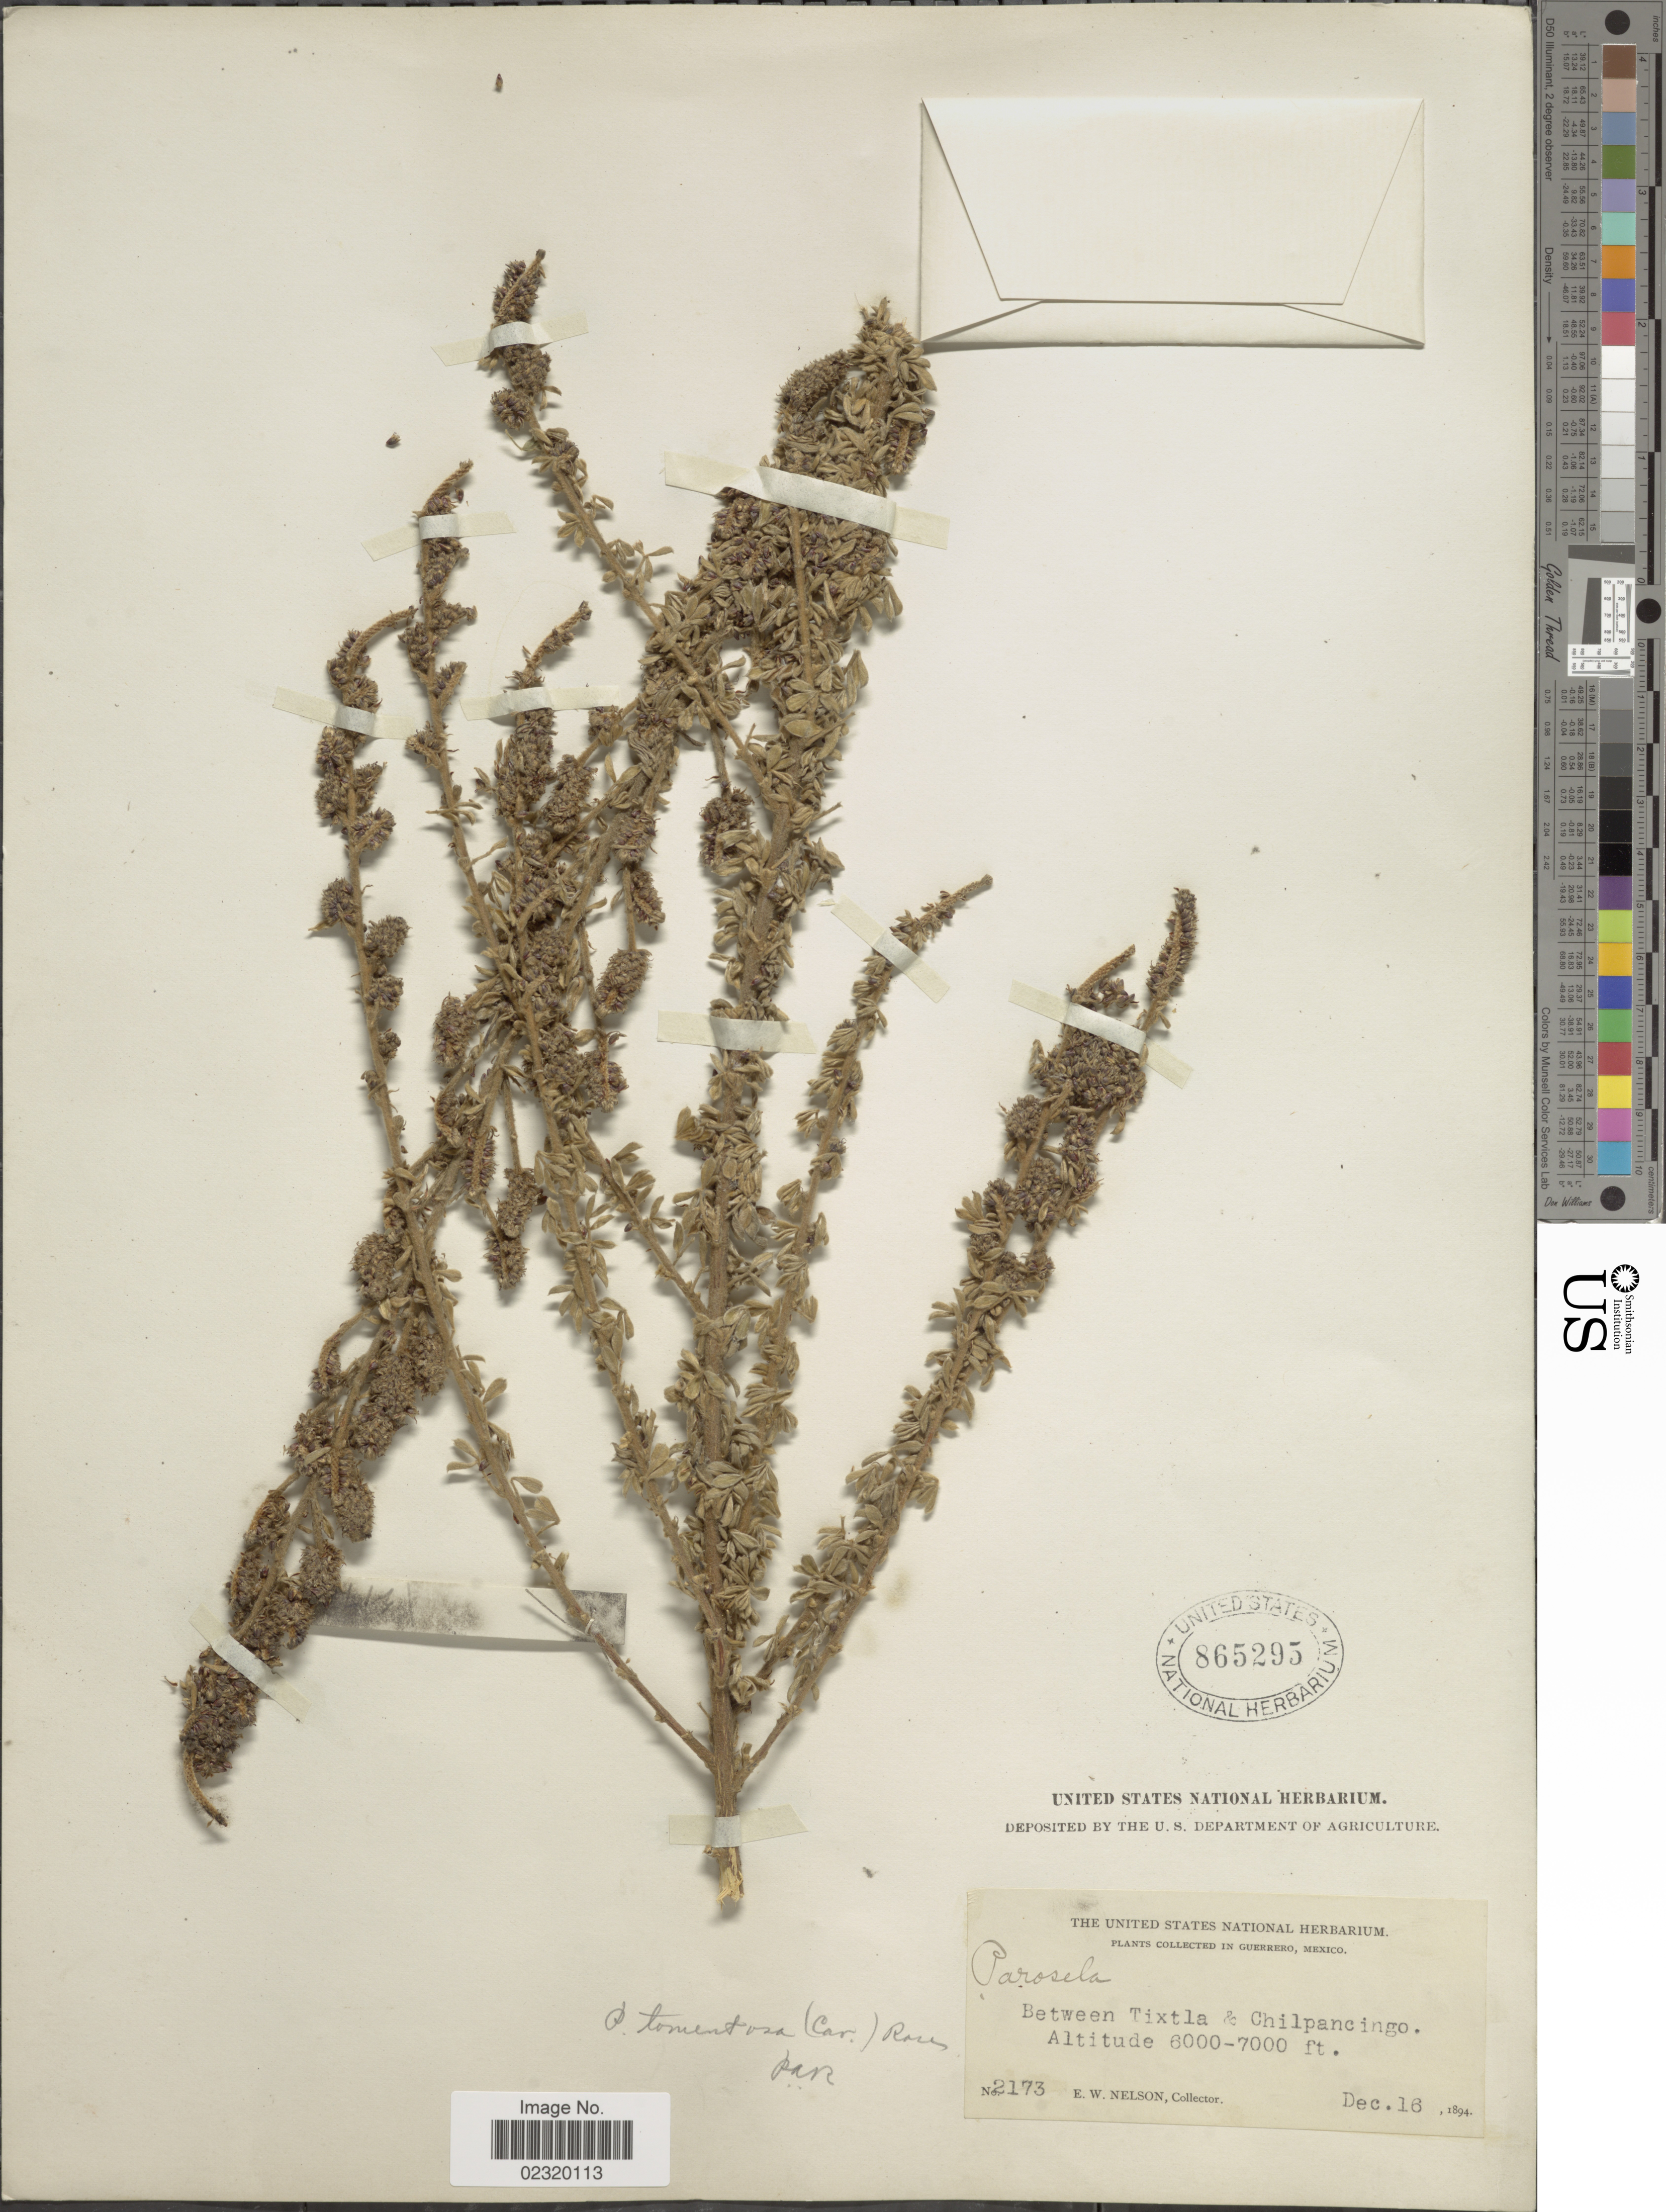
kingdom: Plantae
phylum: Tracheophyta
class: Magnoliopsida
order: Fabales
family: Fabaceae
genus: Dalea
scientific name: Dalea tomentosa var. psoraleoides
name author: (Moric.) Barneby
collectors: E. W. Nelson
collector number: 2173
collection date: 1894-12-16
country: Mexico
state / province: Guerrero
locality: Between Tixtla & Chilpancingo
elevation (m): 1829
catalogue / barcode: US 865295